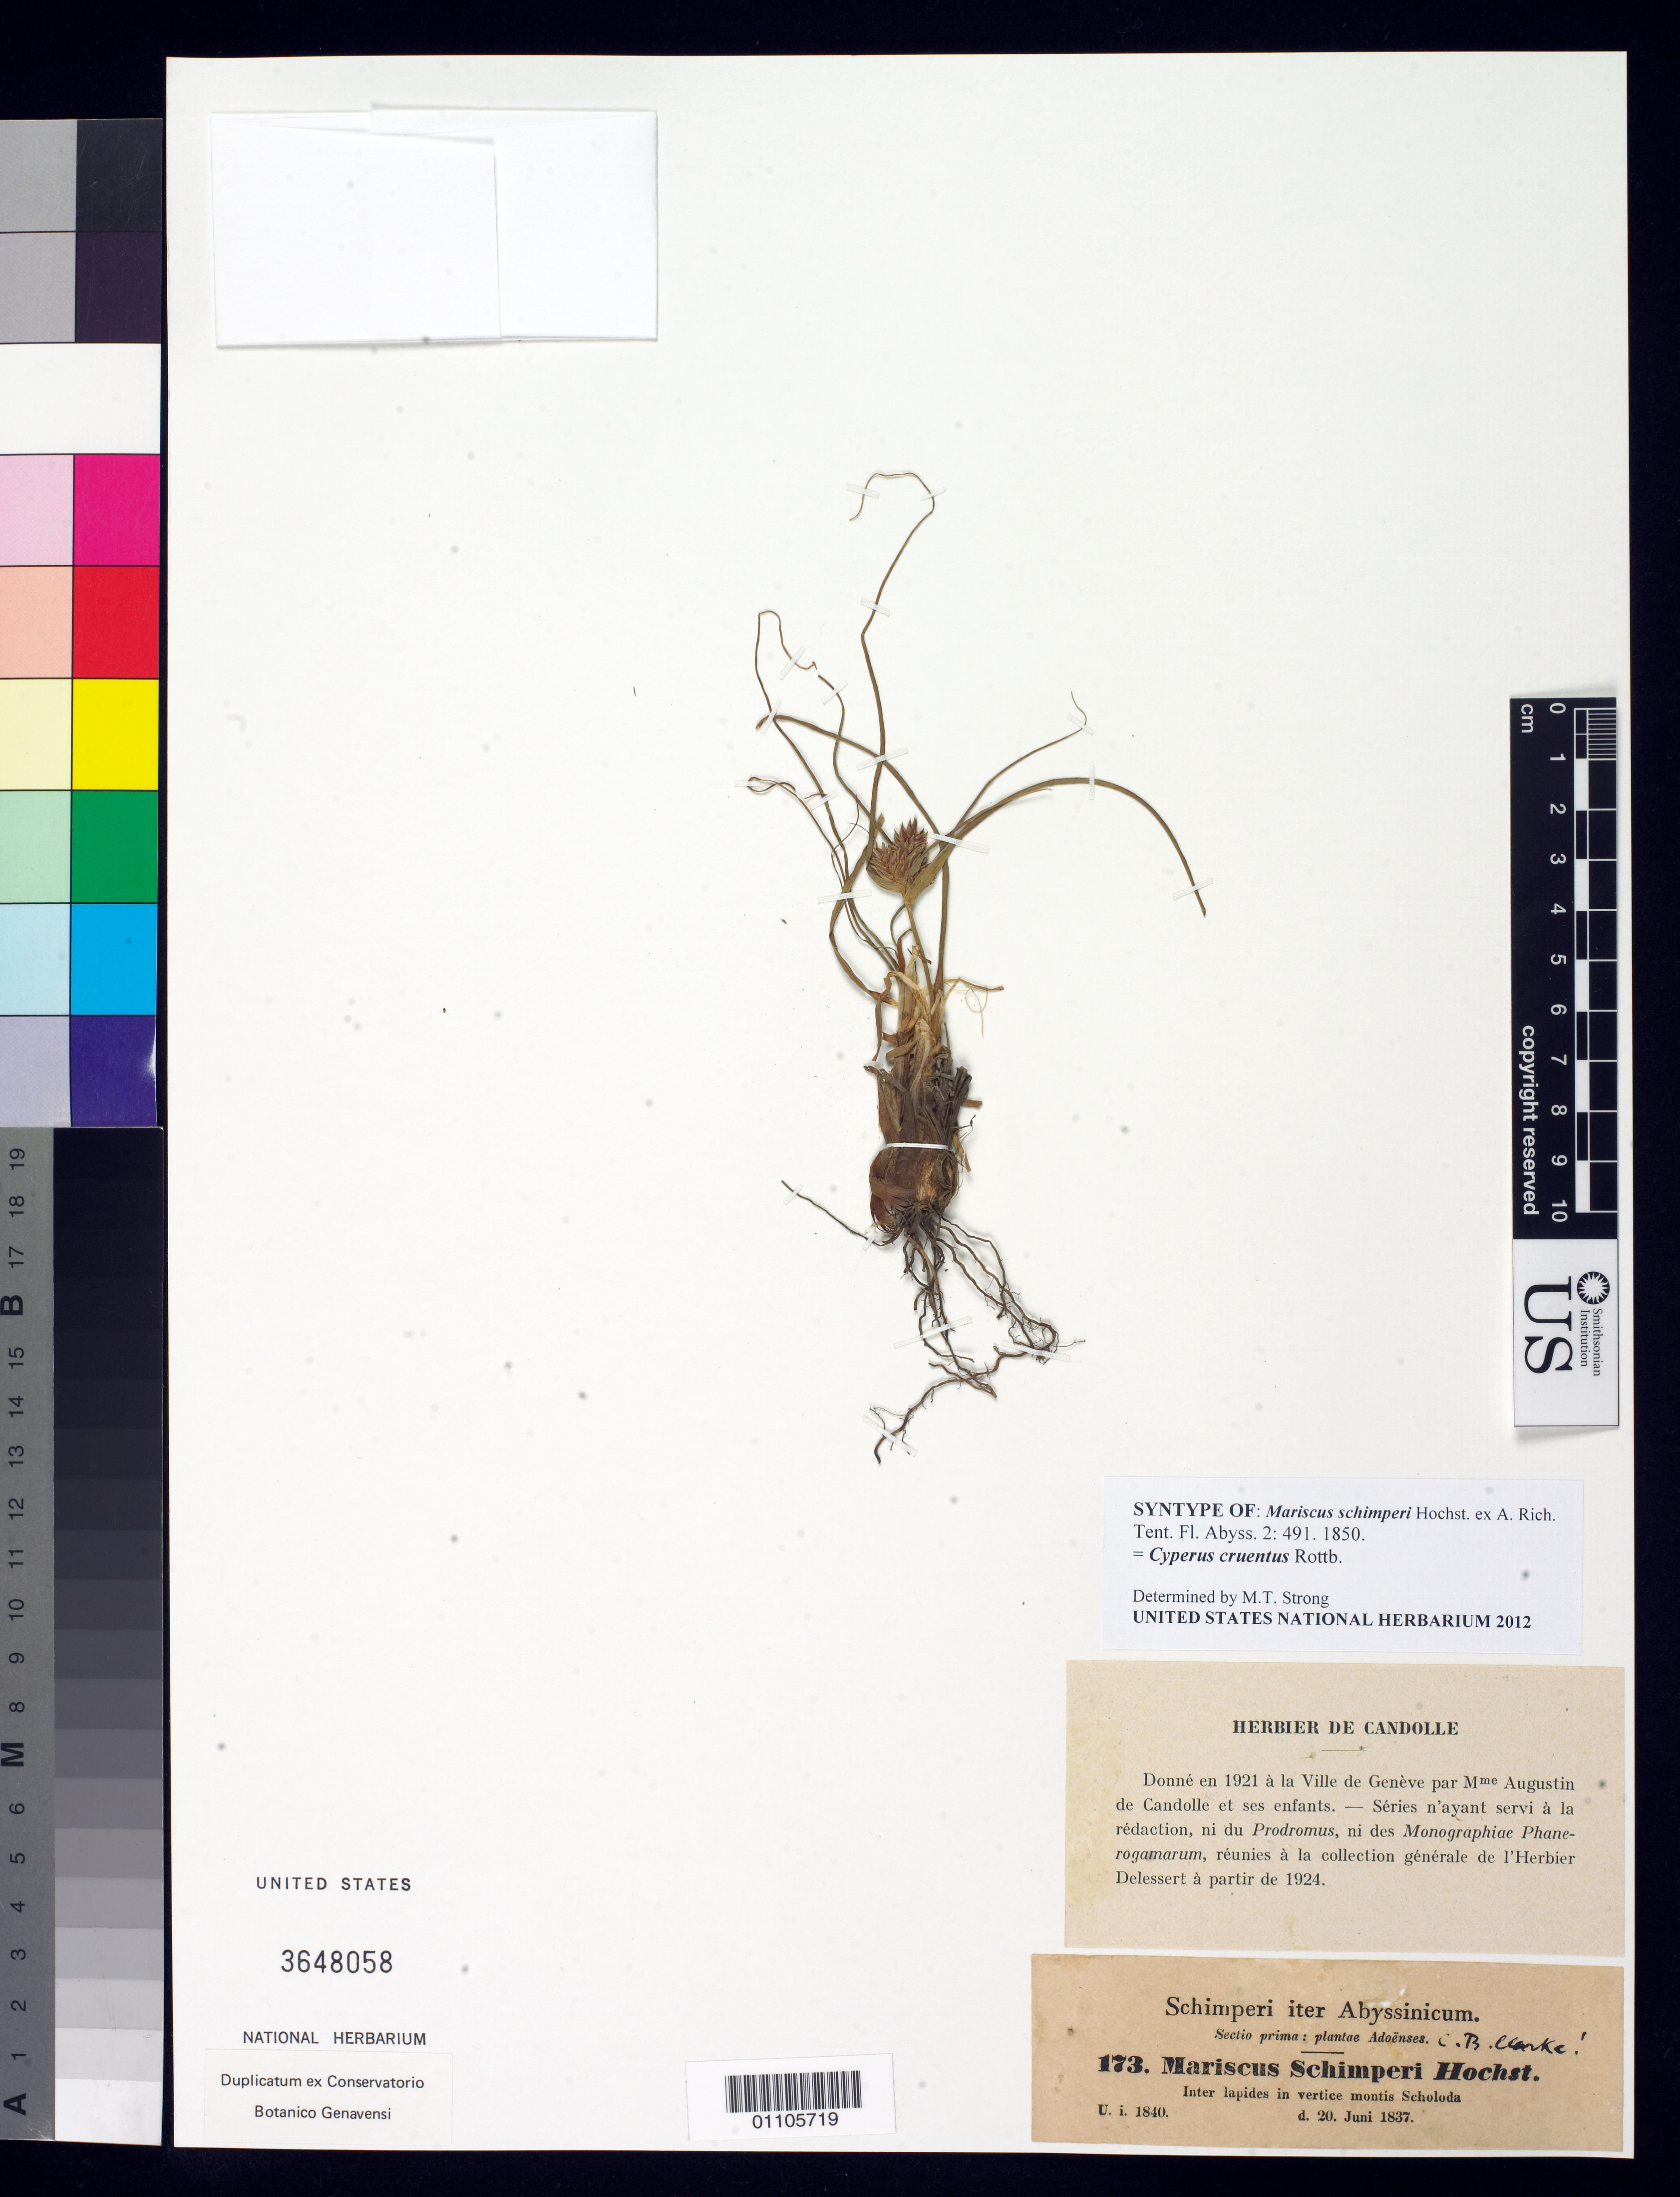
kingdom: Plantae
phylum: Tracheophyta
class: Liliopsida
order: Poales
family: Cyperaceae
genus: Mariscus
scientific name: Mariscus schimperi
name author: Hochst. ex A. Rich.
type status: Isosyntype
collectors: G. W. Schimper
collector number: I 173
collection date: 1837-06-20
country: Ethiopia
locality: "Abyssinia", inter lapides in vertice montis Scholoda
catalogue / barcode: US 3648058